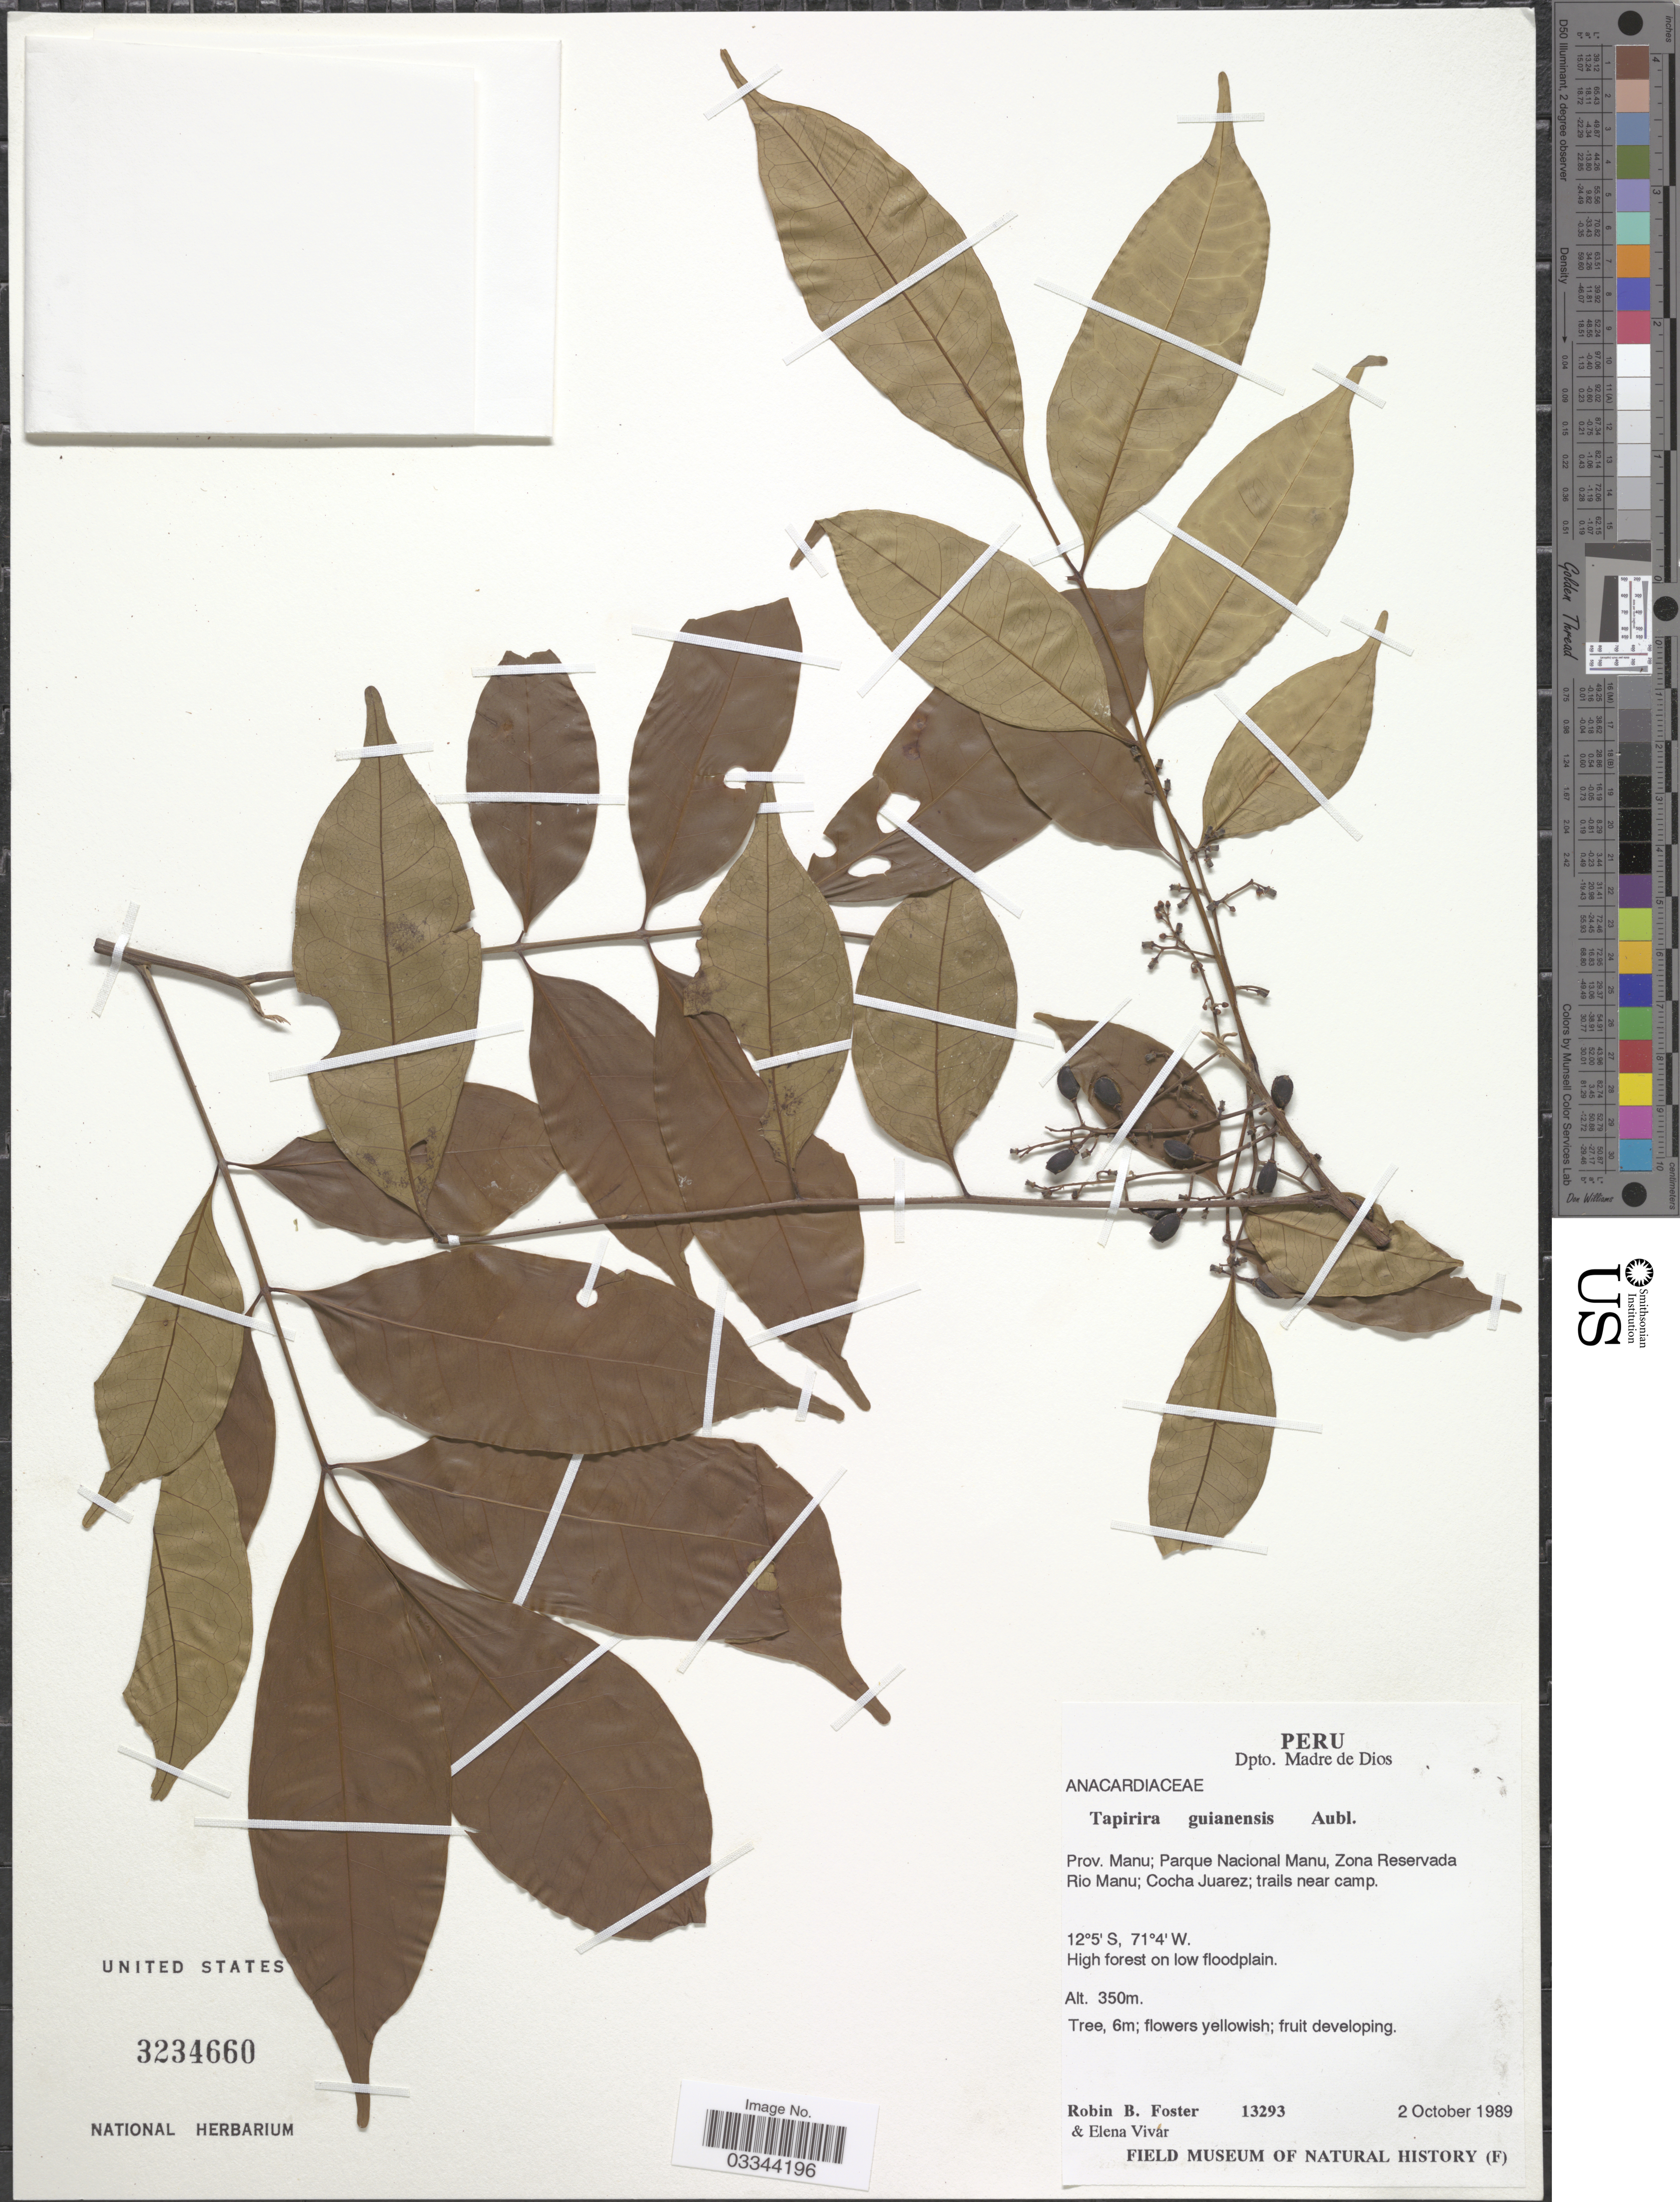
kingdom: Plantae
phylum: Tracheophyta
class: Magnoliopsida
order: Sapindales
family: Anacardiaceae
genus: Tapirira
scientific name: Tapirira guianensis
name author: Aubl.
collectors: R. B. Foster & E. Vivar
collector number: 13293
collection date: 1989-10-02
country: Peru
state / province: Madre de Dios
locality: Dpto. Madre de Dios. Prov. Manu; Parque Nacional Manu, Zona Reservada Rio Manu; Cocha Juarez; trails near camp.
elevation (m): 350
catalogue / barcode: US 3234660